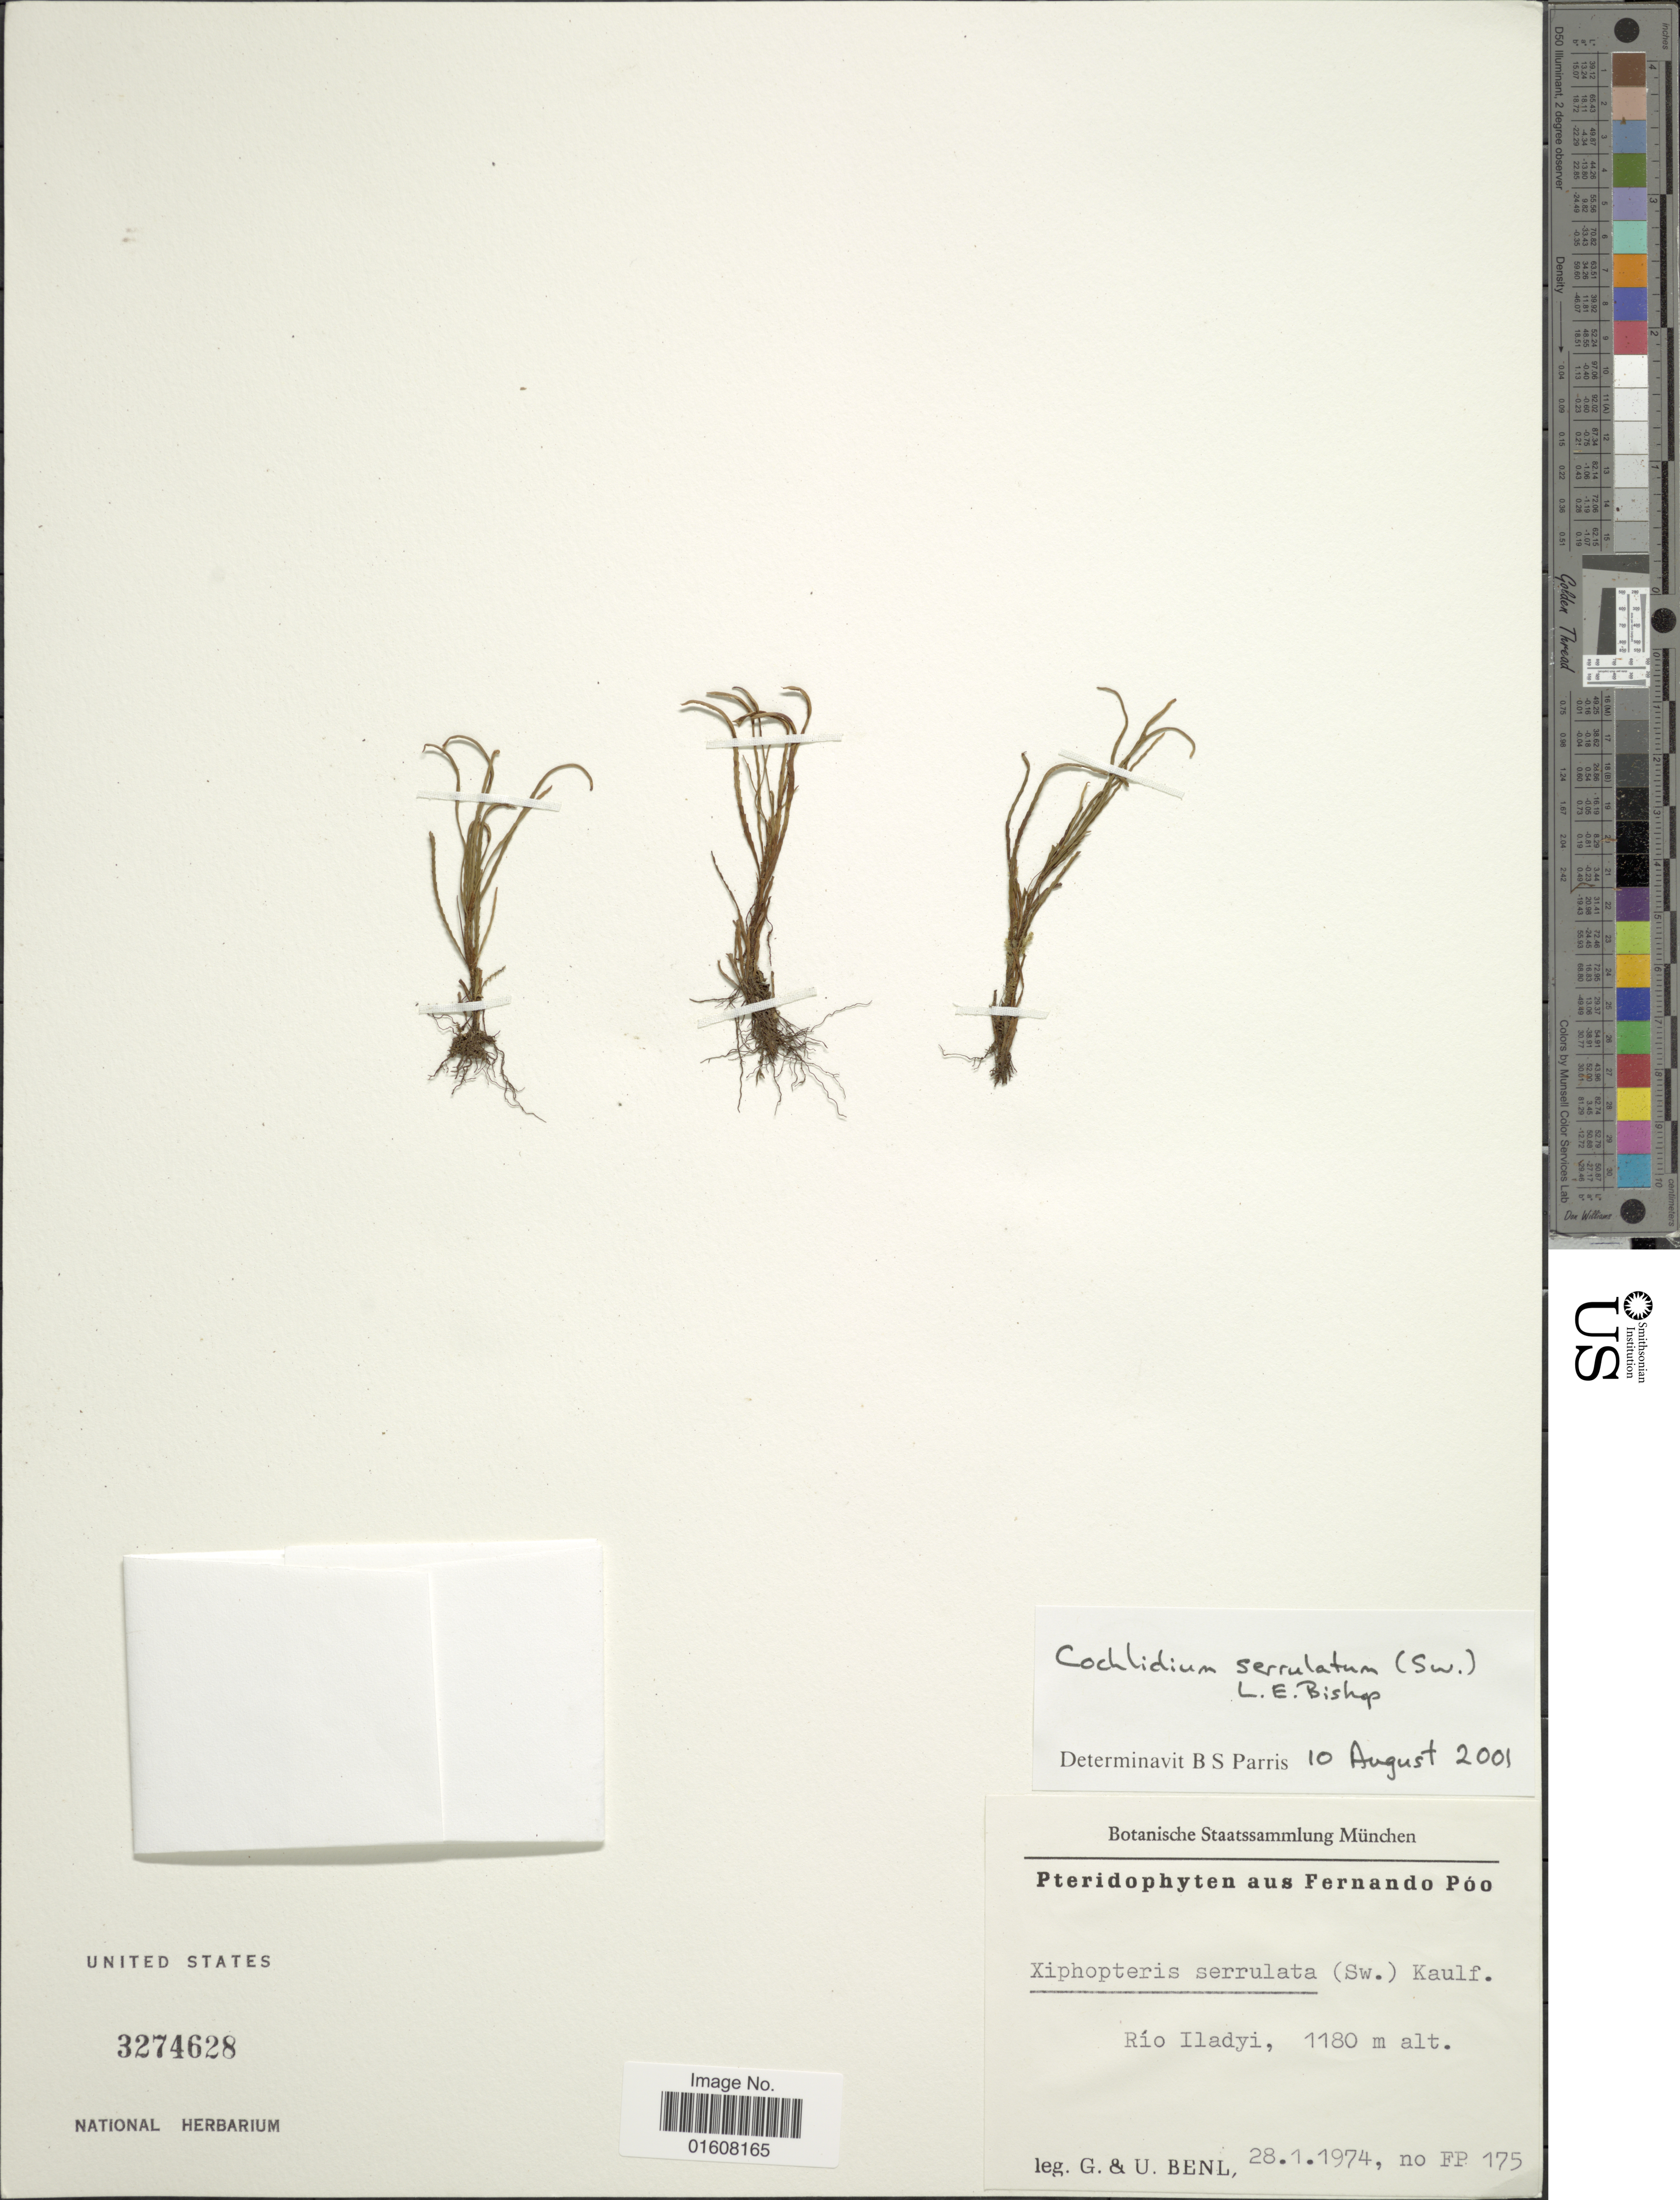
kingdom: Plantae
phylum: Tracheophyta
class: Polypodiopsida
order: Polypodiales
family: Polypodiaceae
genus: Cochlidium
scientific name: Cochlidium serrulatum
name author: (Sw.) L.E. Bishop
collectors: G. Benl & U. Benl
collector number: FP 175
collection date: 1974-01-28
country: Equatorial Guinea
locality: Fernando Póo. Río Iladyi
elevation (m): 1180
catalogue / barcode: US 3274628